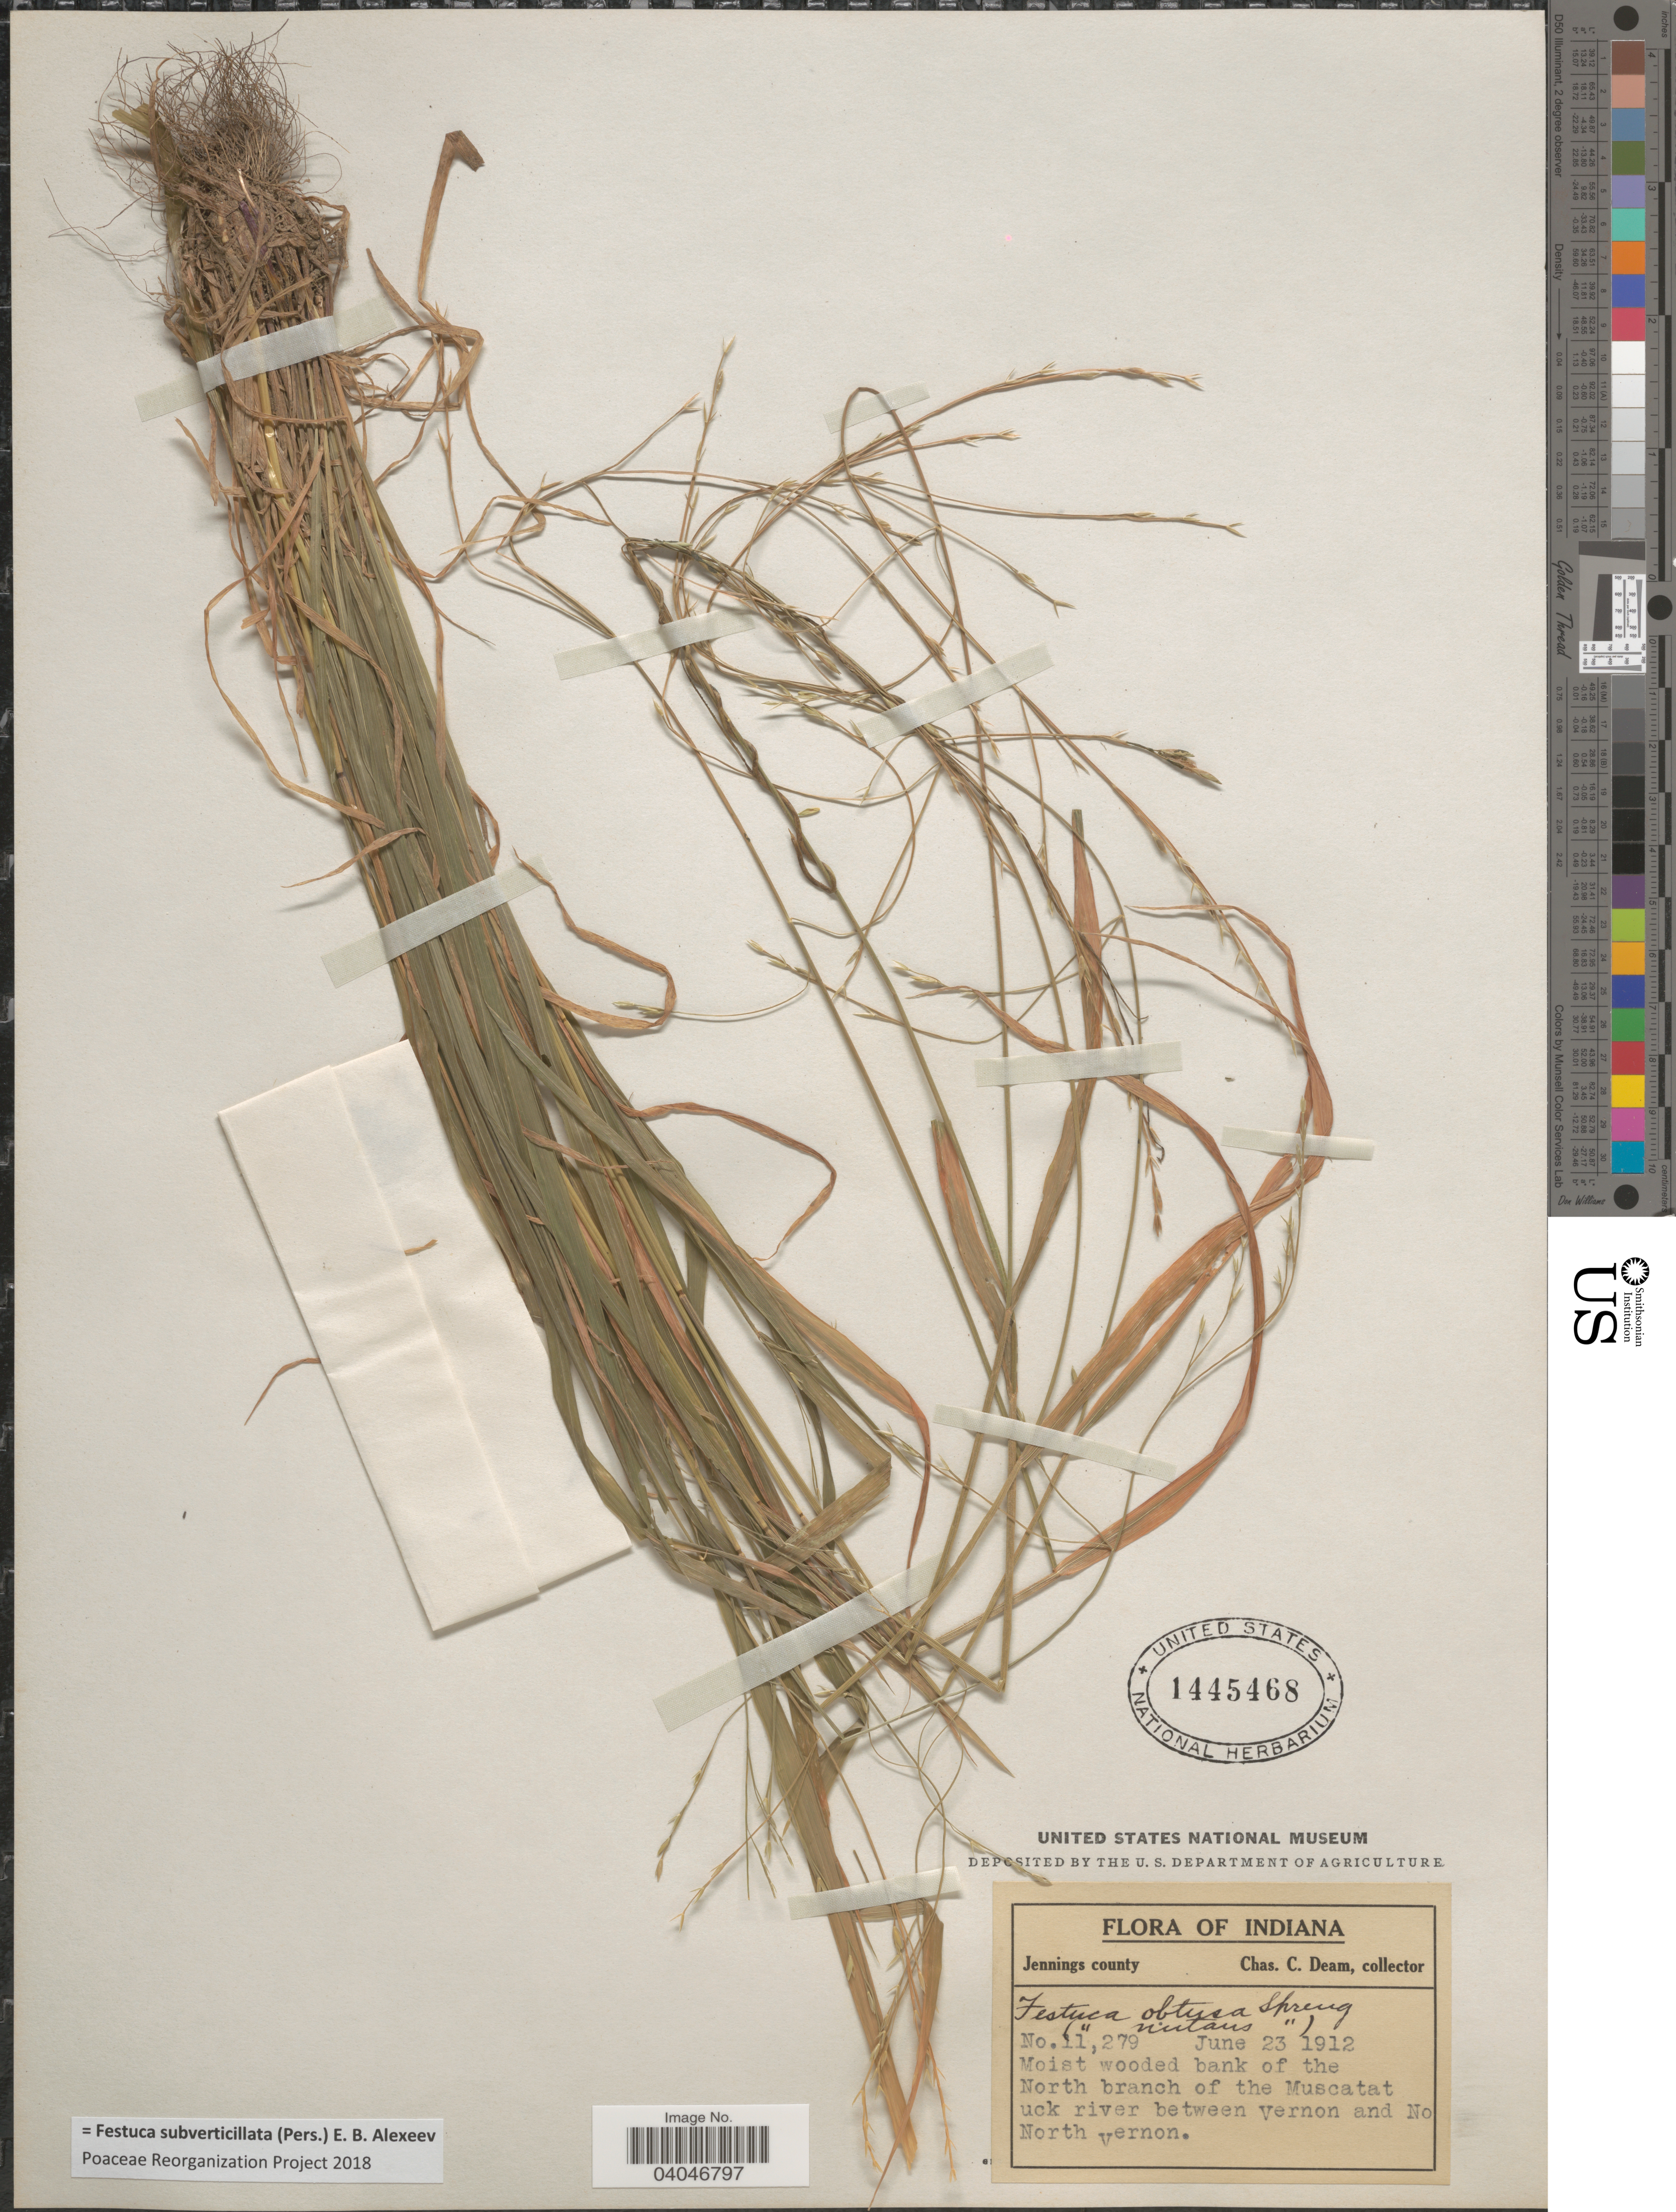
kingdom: Plantae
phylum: Tracheophyta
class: Liliopsida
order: Poales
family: Poaceae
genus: Festuca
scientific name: Festuca subverticillata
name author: (Pers.) E.B. Alexeev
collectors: C. C. Deam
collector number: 11279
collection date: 1912-06-23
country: United States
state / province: Indiana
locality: Jennings county. Moist wooded bank of the North branch of the Muscatatuck river between Vernon and North Vernon.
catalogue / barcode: US 1445468